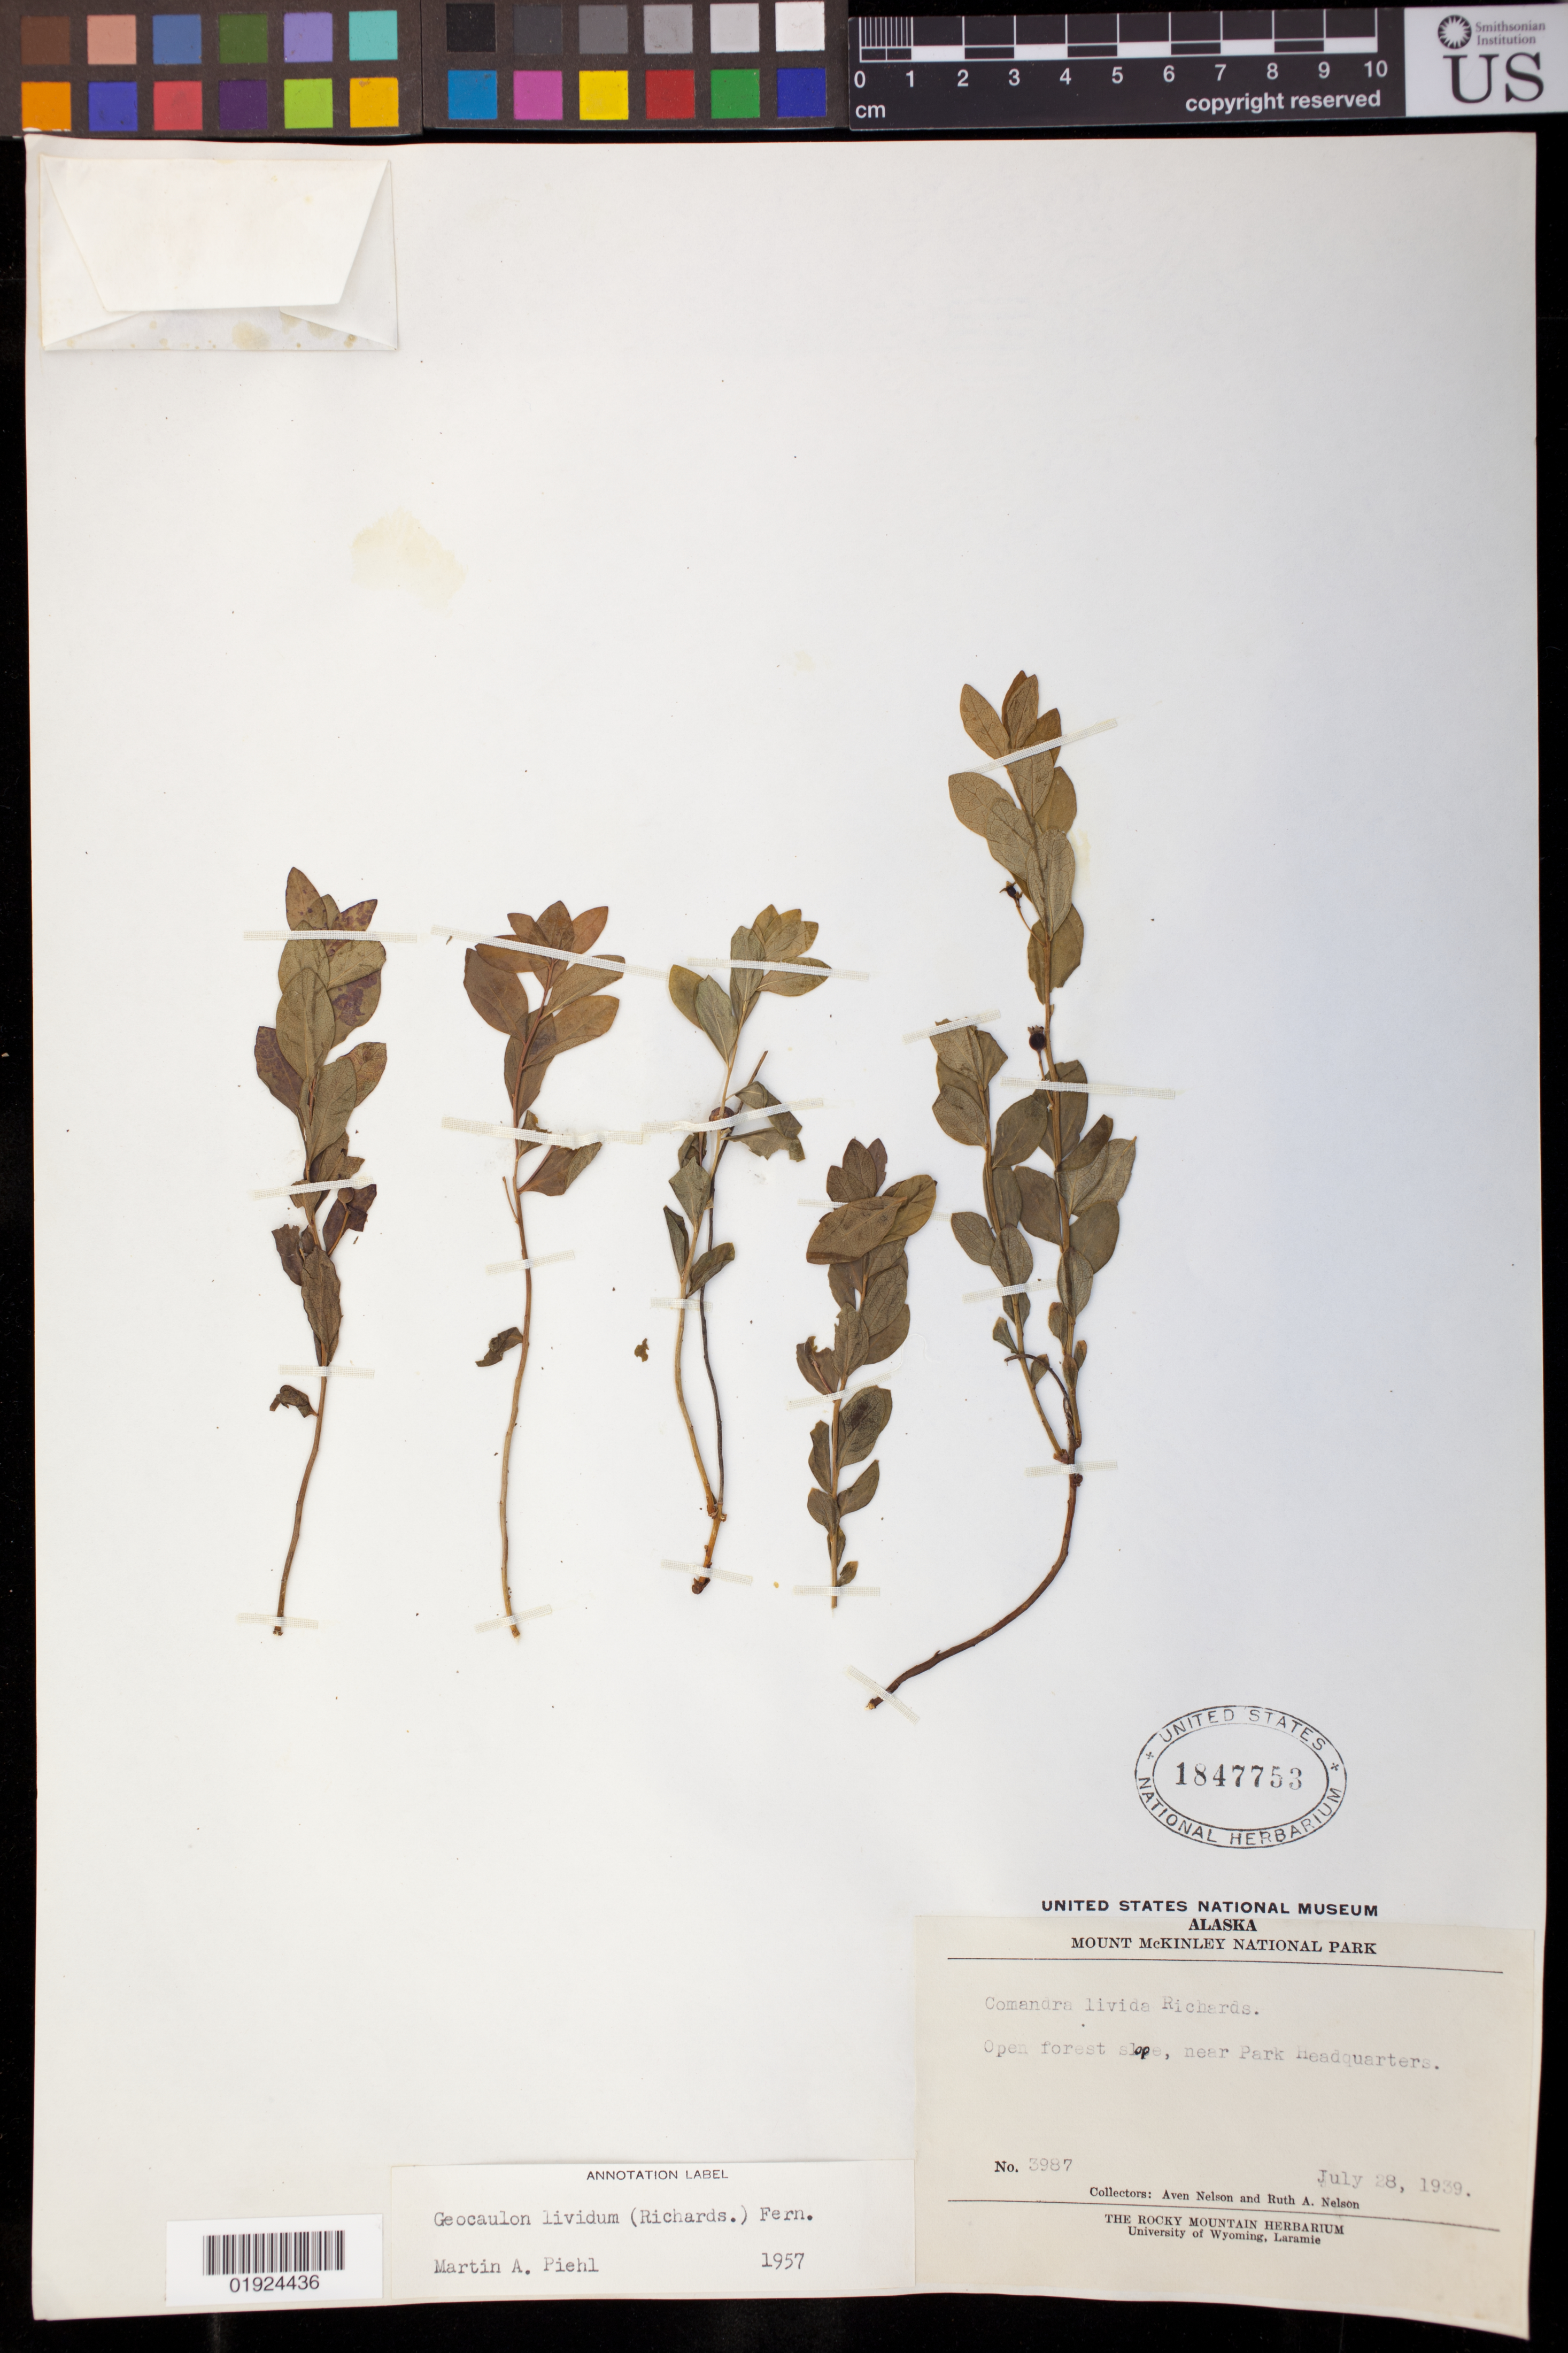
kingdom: Plantae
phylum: Tracheophyta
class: Magnoliopsida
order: Santalales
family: Comandraceae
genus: Geocaulon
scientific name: Geocaulon lividum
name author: (Richardson) Fernald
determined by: Piehl, M. A.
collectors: A. Nelson & R. A. Nelson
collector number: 3987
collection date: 1939-07-28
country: United States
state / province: Alaska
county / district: Denali Borough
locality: Mount McKinley National Park, near Park headquarters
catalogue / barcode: US 1847753